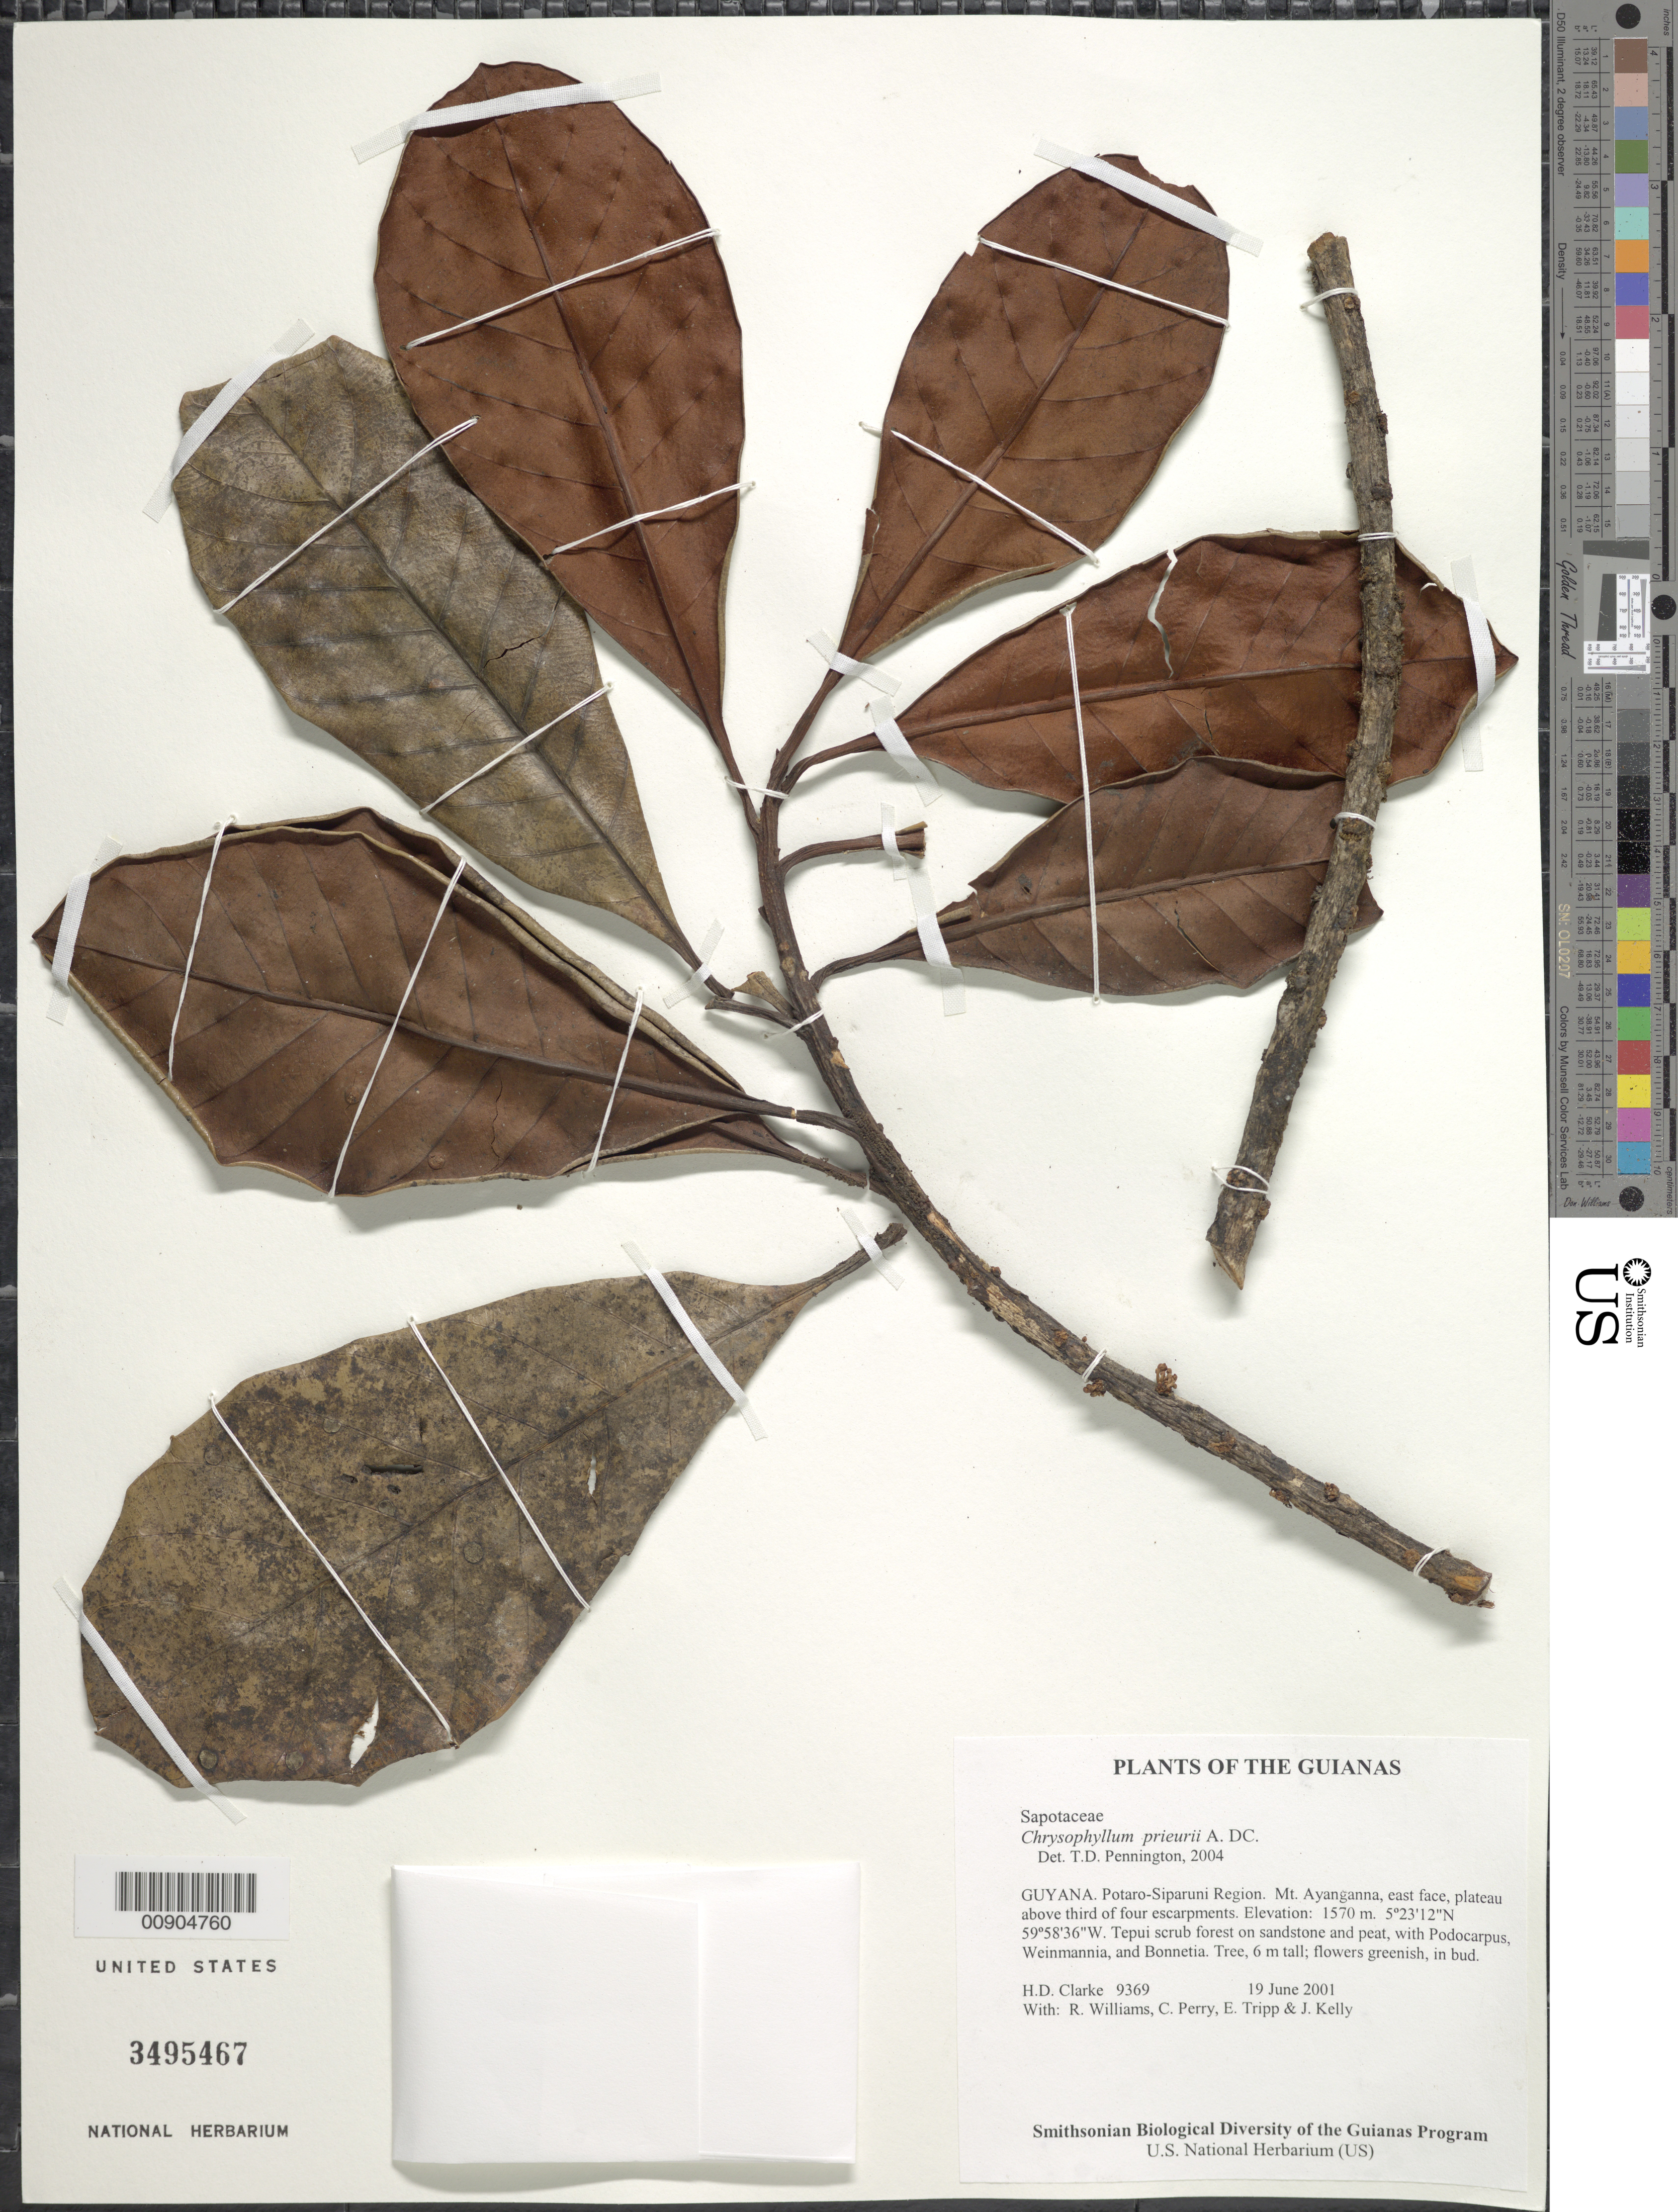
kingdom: Plantae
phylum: Tracheophyta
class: Magnoliopsida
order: Ericales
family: Sapotaceae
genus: Chrysophyllum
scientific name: Chrysophyllum prieurii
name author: A. DC.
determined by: Pennington, T. D., (K)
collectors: H. D. Clarke, R. Williams, C. Perry, E. Tripp & J. Kelly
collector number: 9369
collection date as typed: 19 June 2001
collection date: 2001-06-19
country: Guyana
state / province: Potaro-Siparuni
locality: Mt. Ayanganna, east face, plateau above third of four escarpments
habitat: Tepui scrub forest on sandstone and peat, with Podocarpus, Weinmannia, and Bonnetia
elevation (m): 1570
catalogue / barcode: US 3495467